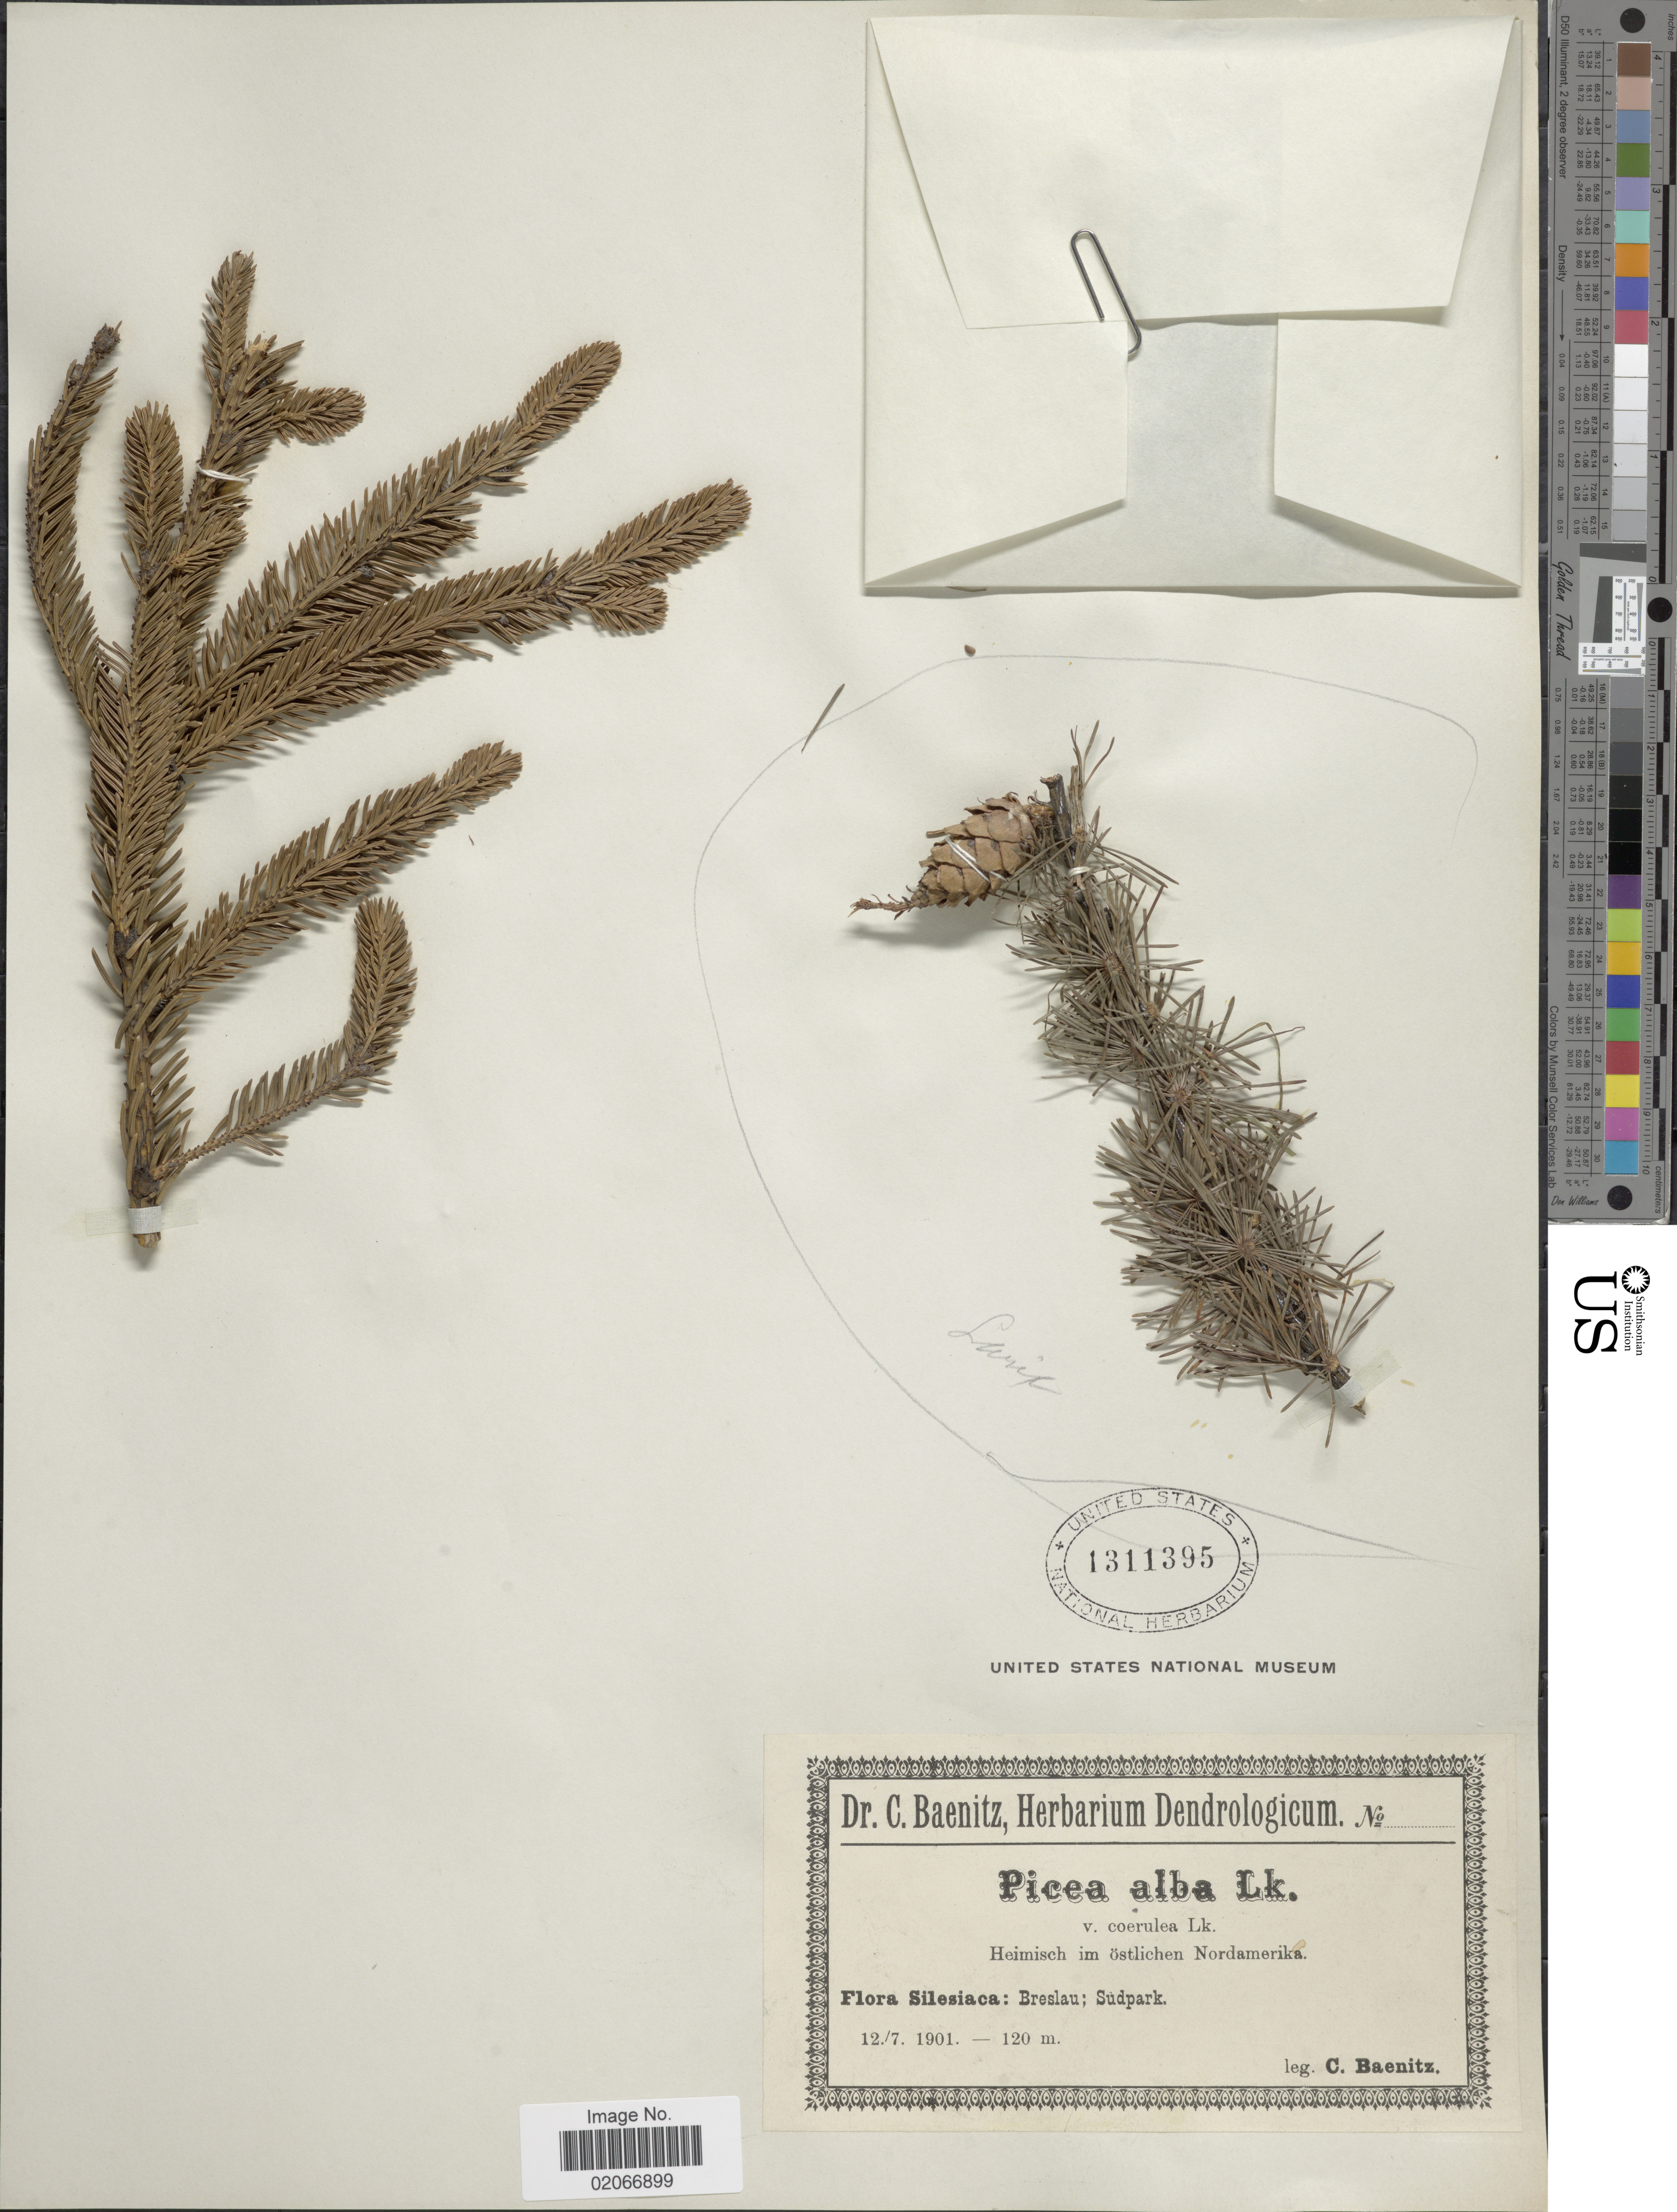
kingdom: Plantae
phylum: Tracheophyta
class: Pinopsida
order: Pinales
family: Pinaceae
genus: Picea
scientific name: Picea glauca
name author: (Moench) Voss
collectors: C. G. Baenitz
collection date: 1901-07-12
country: Poland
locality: Silesiaca: Breslau ; Sudpark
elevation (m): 120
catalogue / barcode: US 1311395